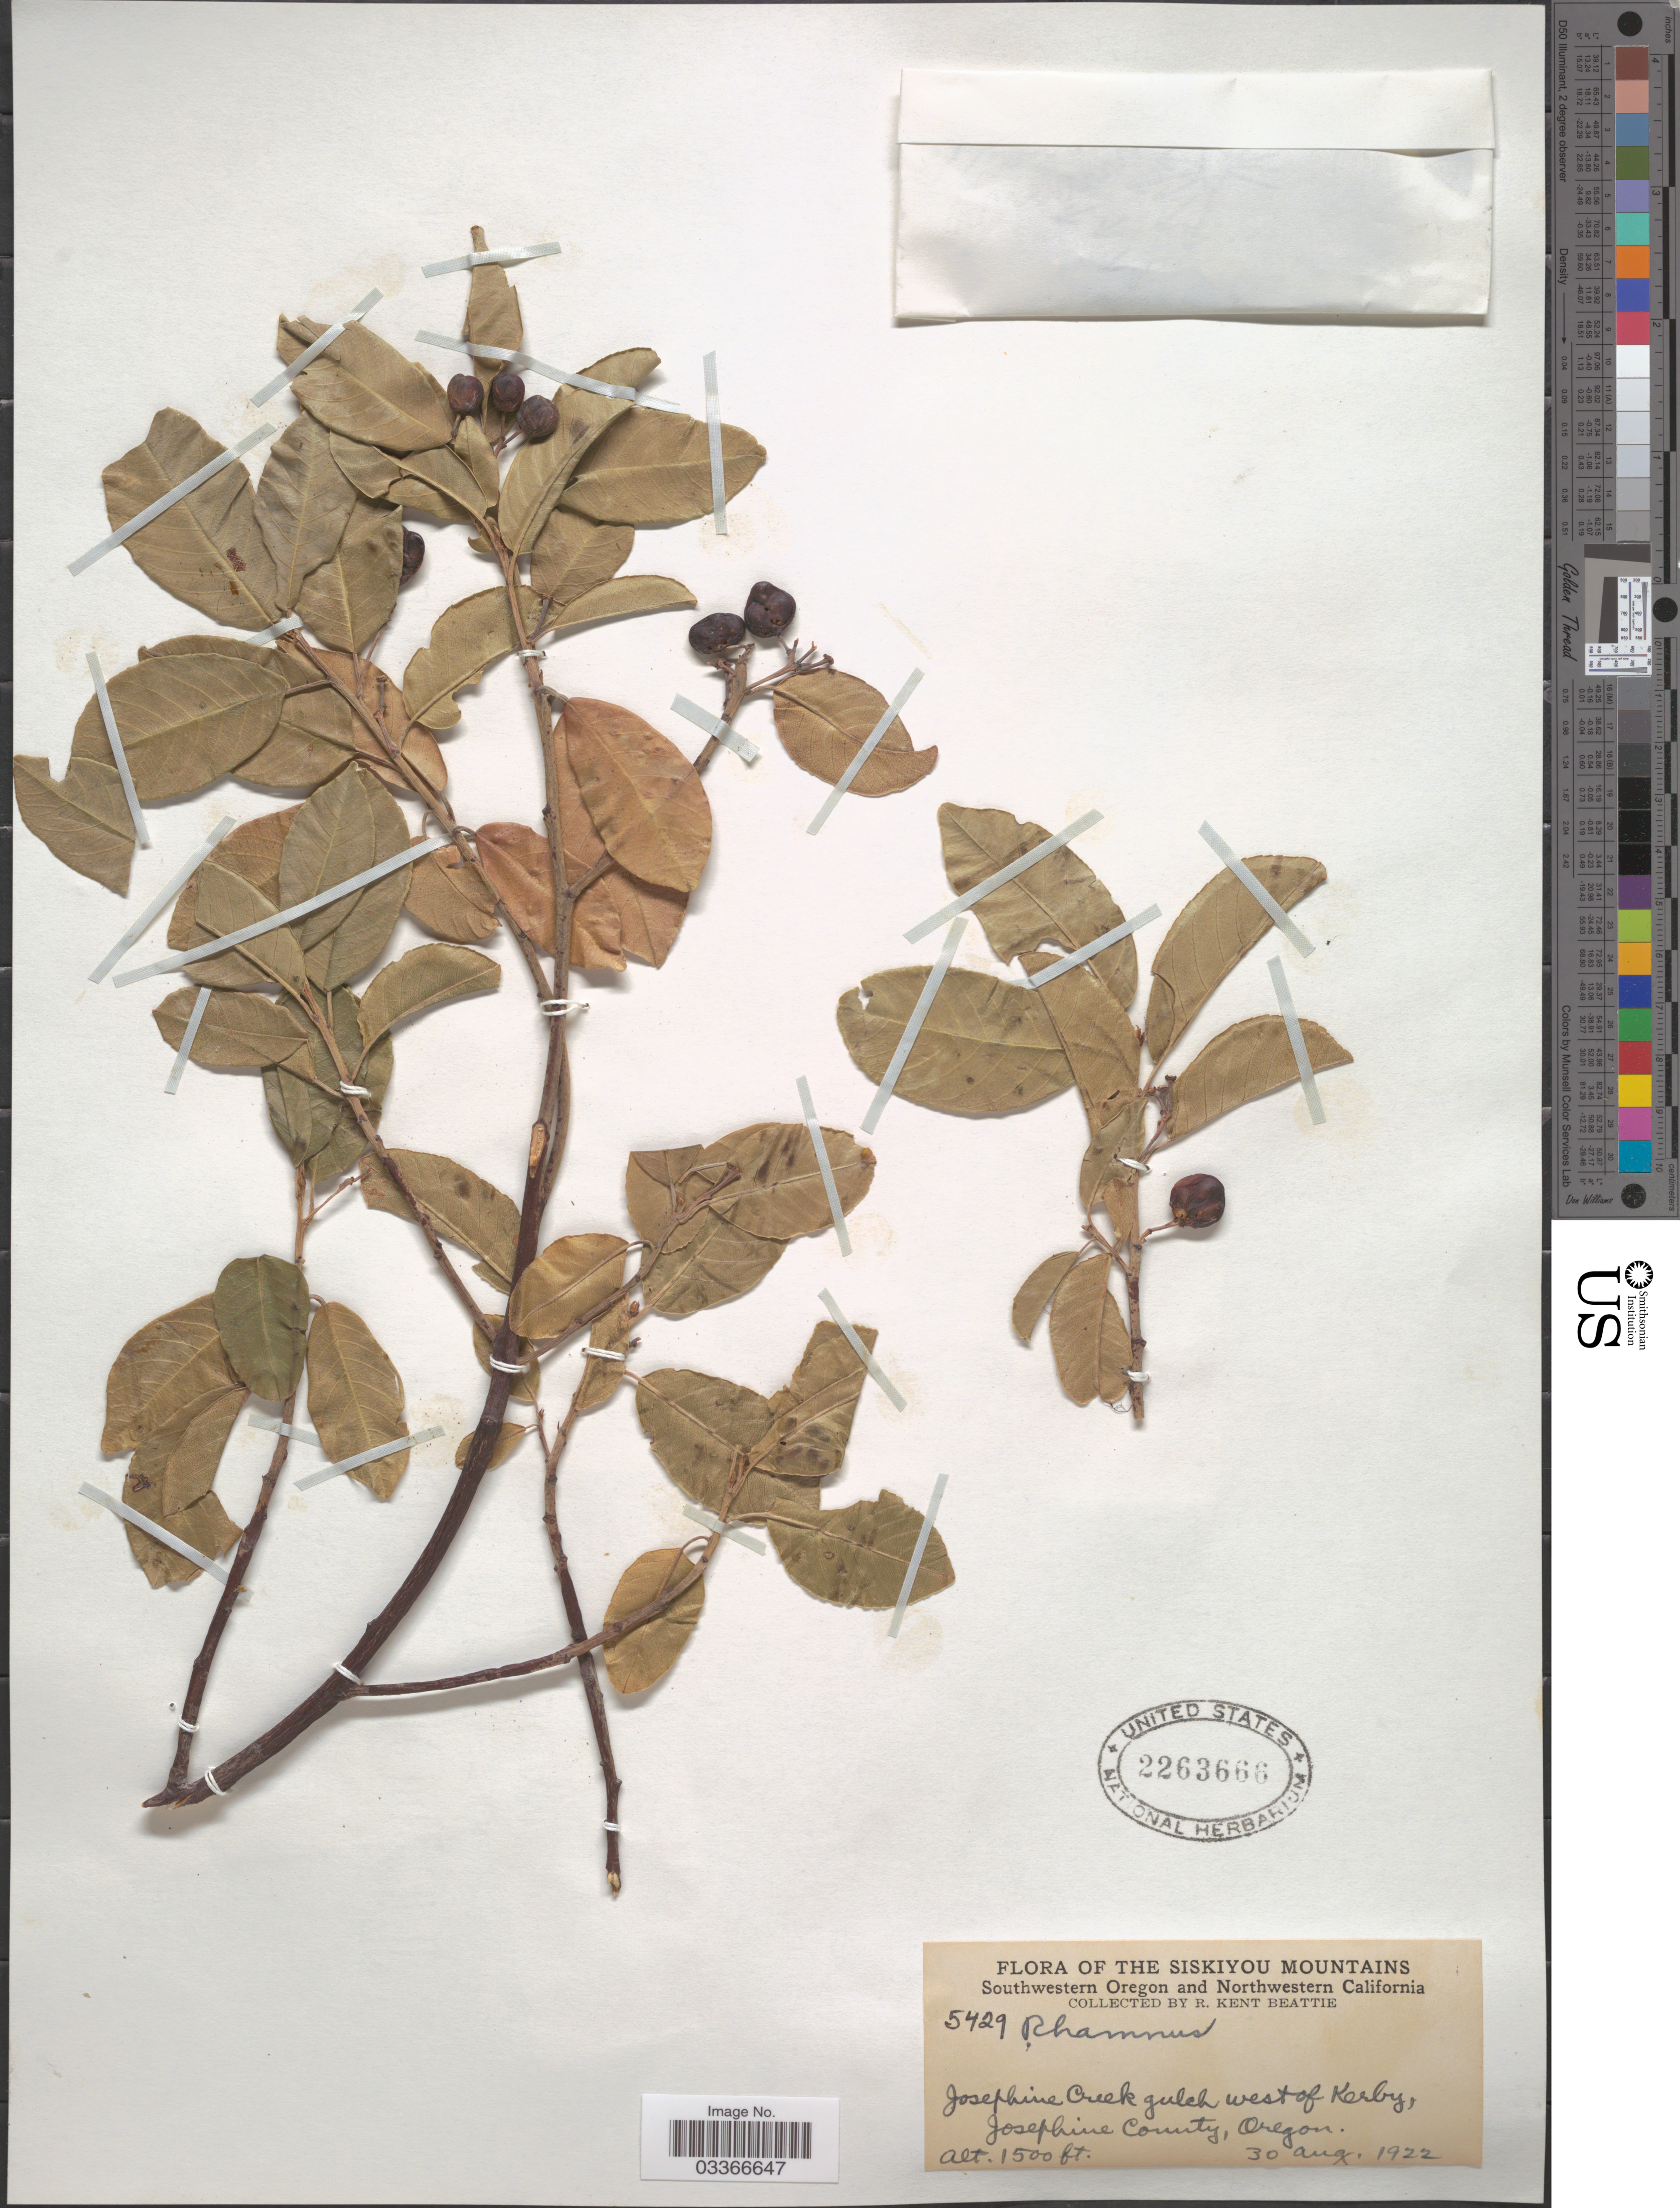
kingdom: Plantae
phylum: Tracheophyta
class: Magnoliopsida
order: Rosales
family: Rhamnaceae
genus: Rhamnus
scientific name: Rhamnus sp.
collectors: R. K. Beattie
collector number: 5429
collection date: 1922-08-30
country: United States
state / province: Oregon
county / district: Josephine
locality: The Siskiyou Mountains. Southwestern Oregon. Josephine Creek gulch west of Kerby, Josephine County.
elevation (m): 457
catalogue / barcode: US 2263666